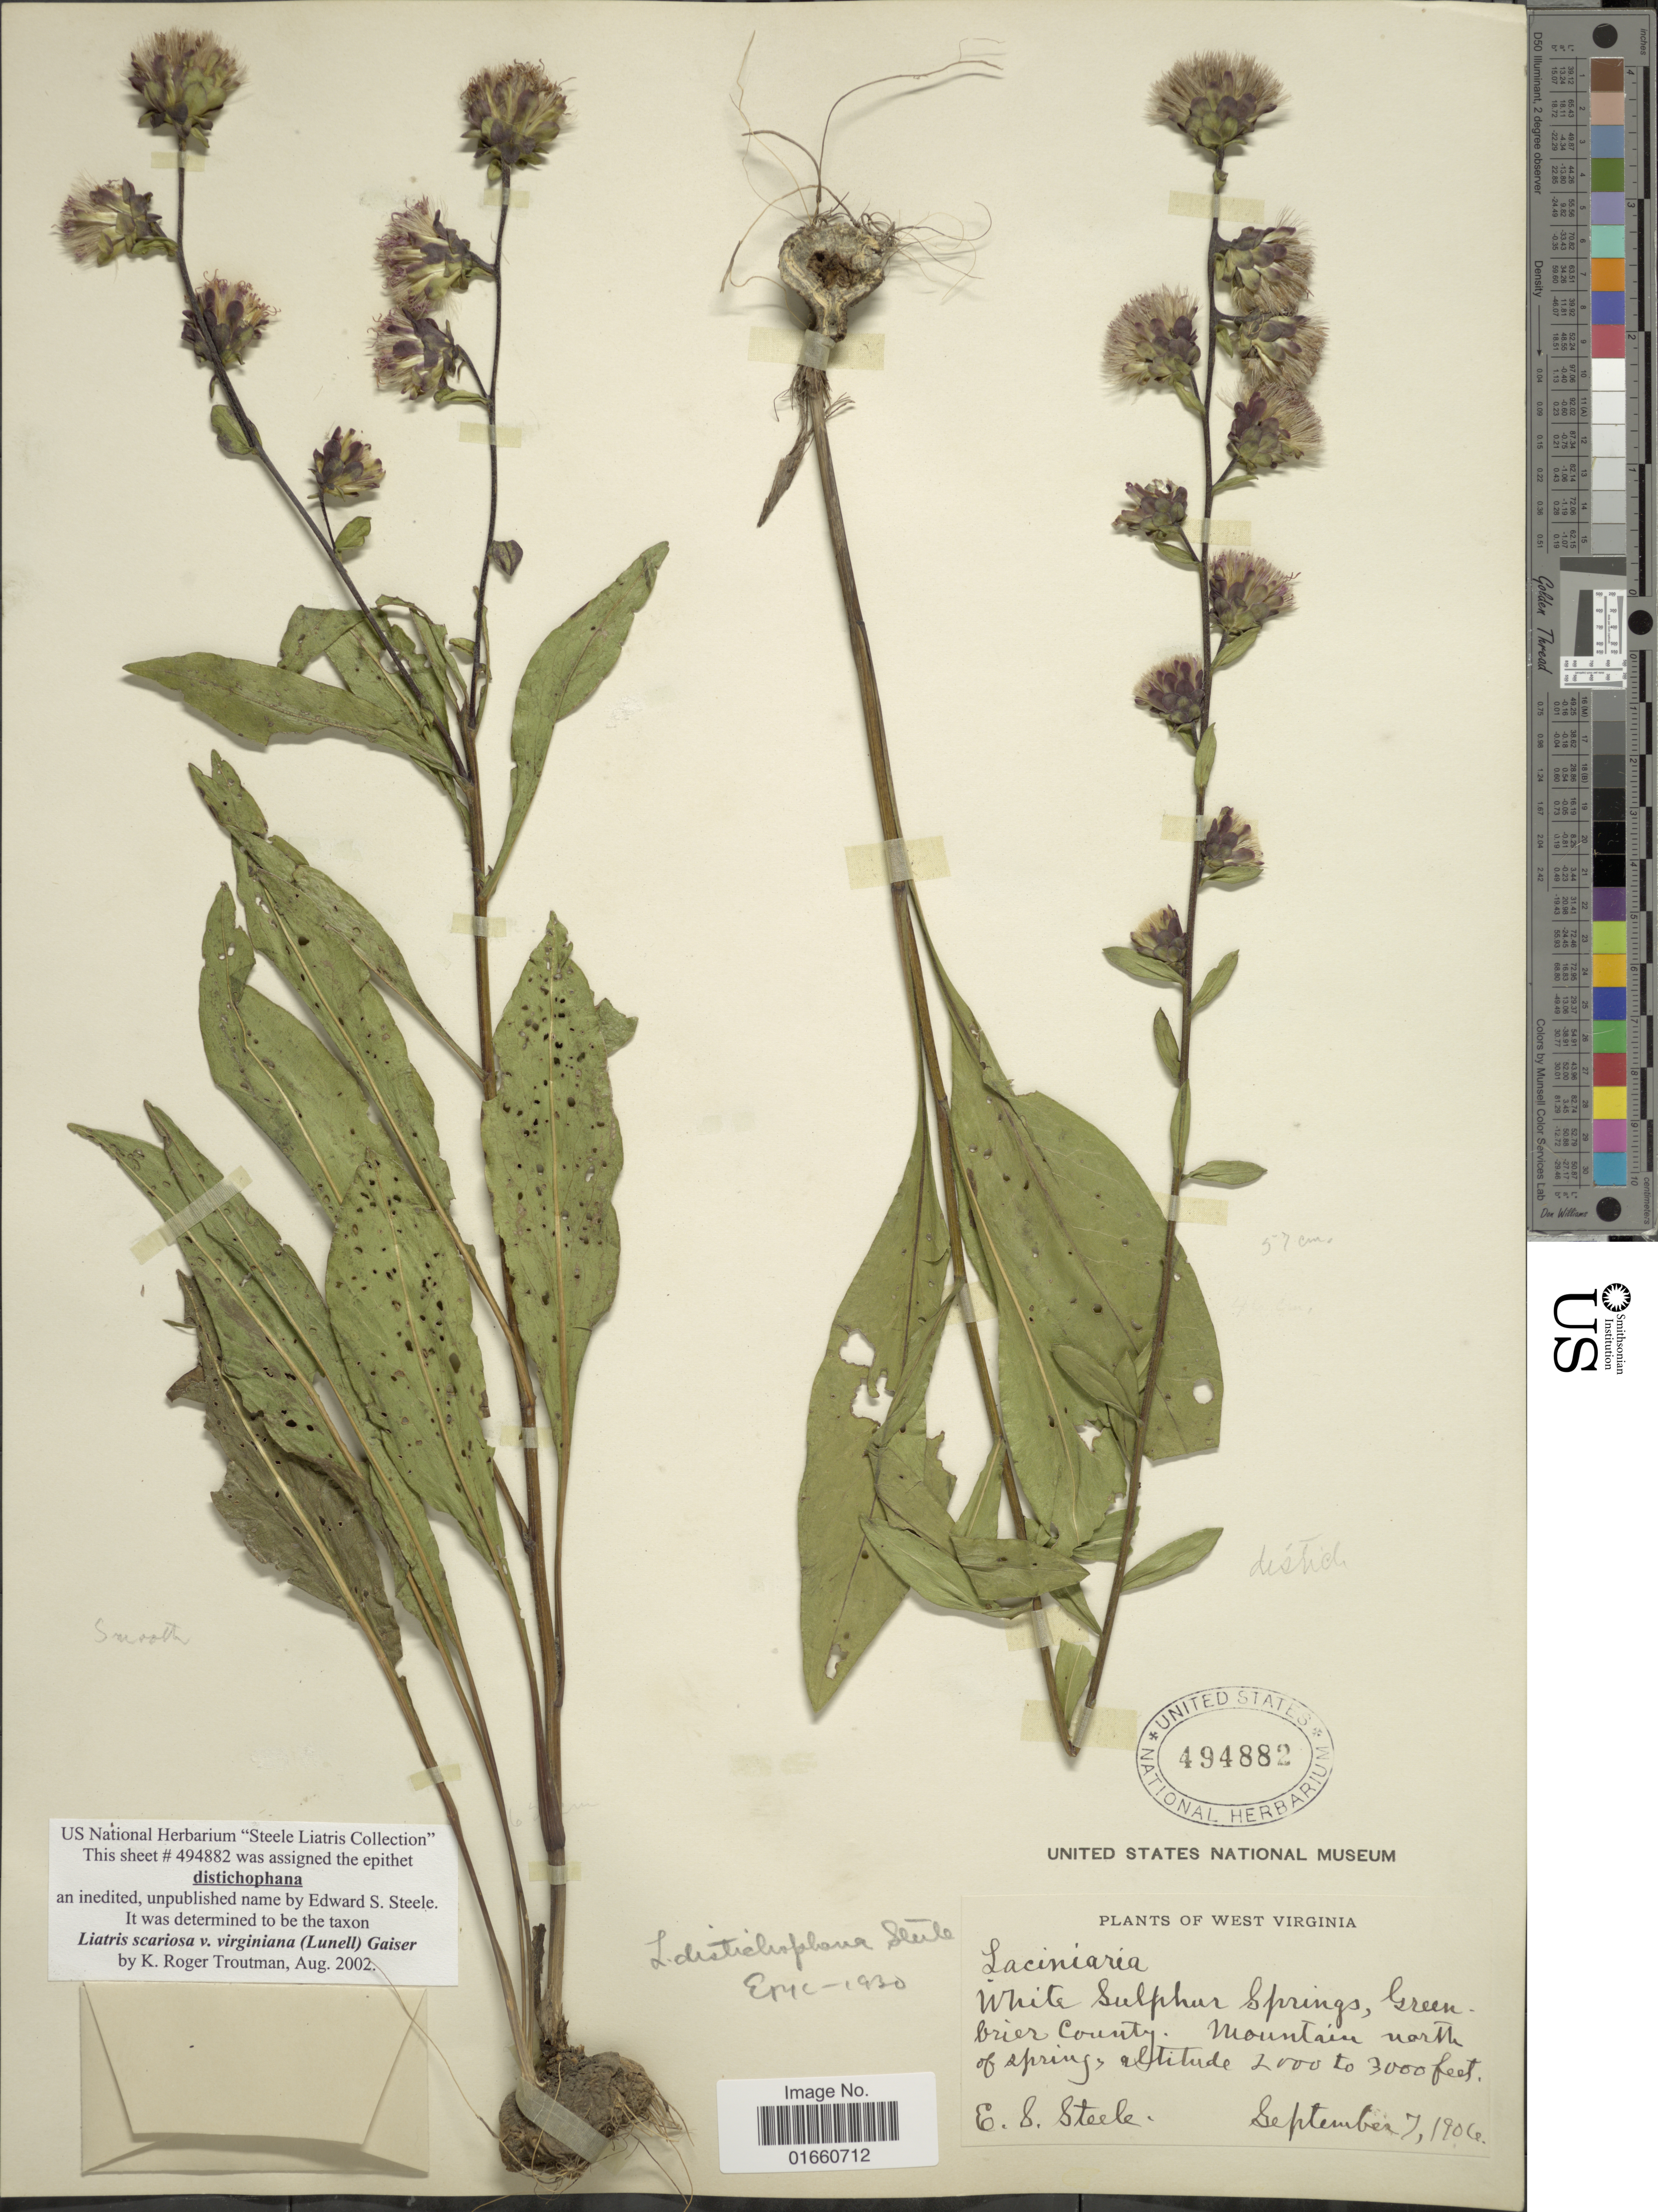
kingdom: Plantae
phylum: Tracheophyta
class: Magnoliopsida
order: Asterales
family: Asteraceae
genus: Liatris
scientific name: Liatris scariosa var. virginiana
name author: (Lunell) Gaiser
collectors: E. Steele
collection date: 1906-09-07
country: United States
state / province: West Virginia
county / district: Greenbrier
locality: White Sulphur Springs, Mountain north of Springs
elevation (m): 610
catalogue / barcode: US 494882